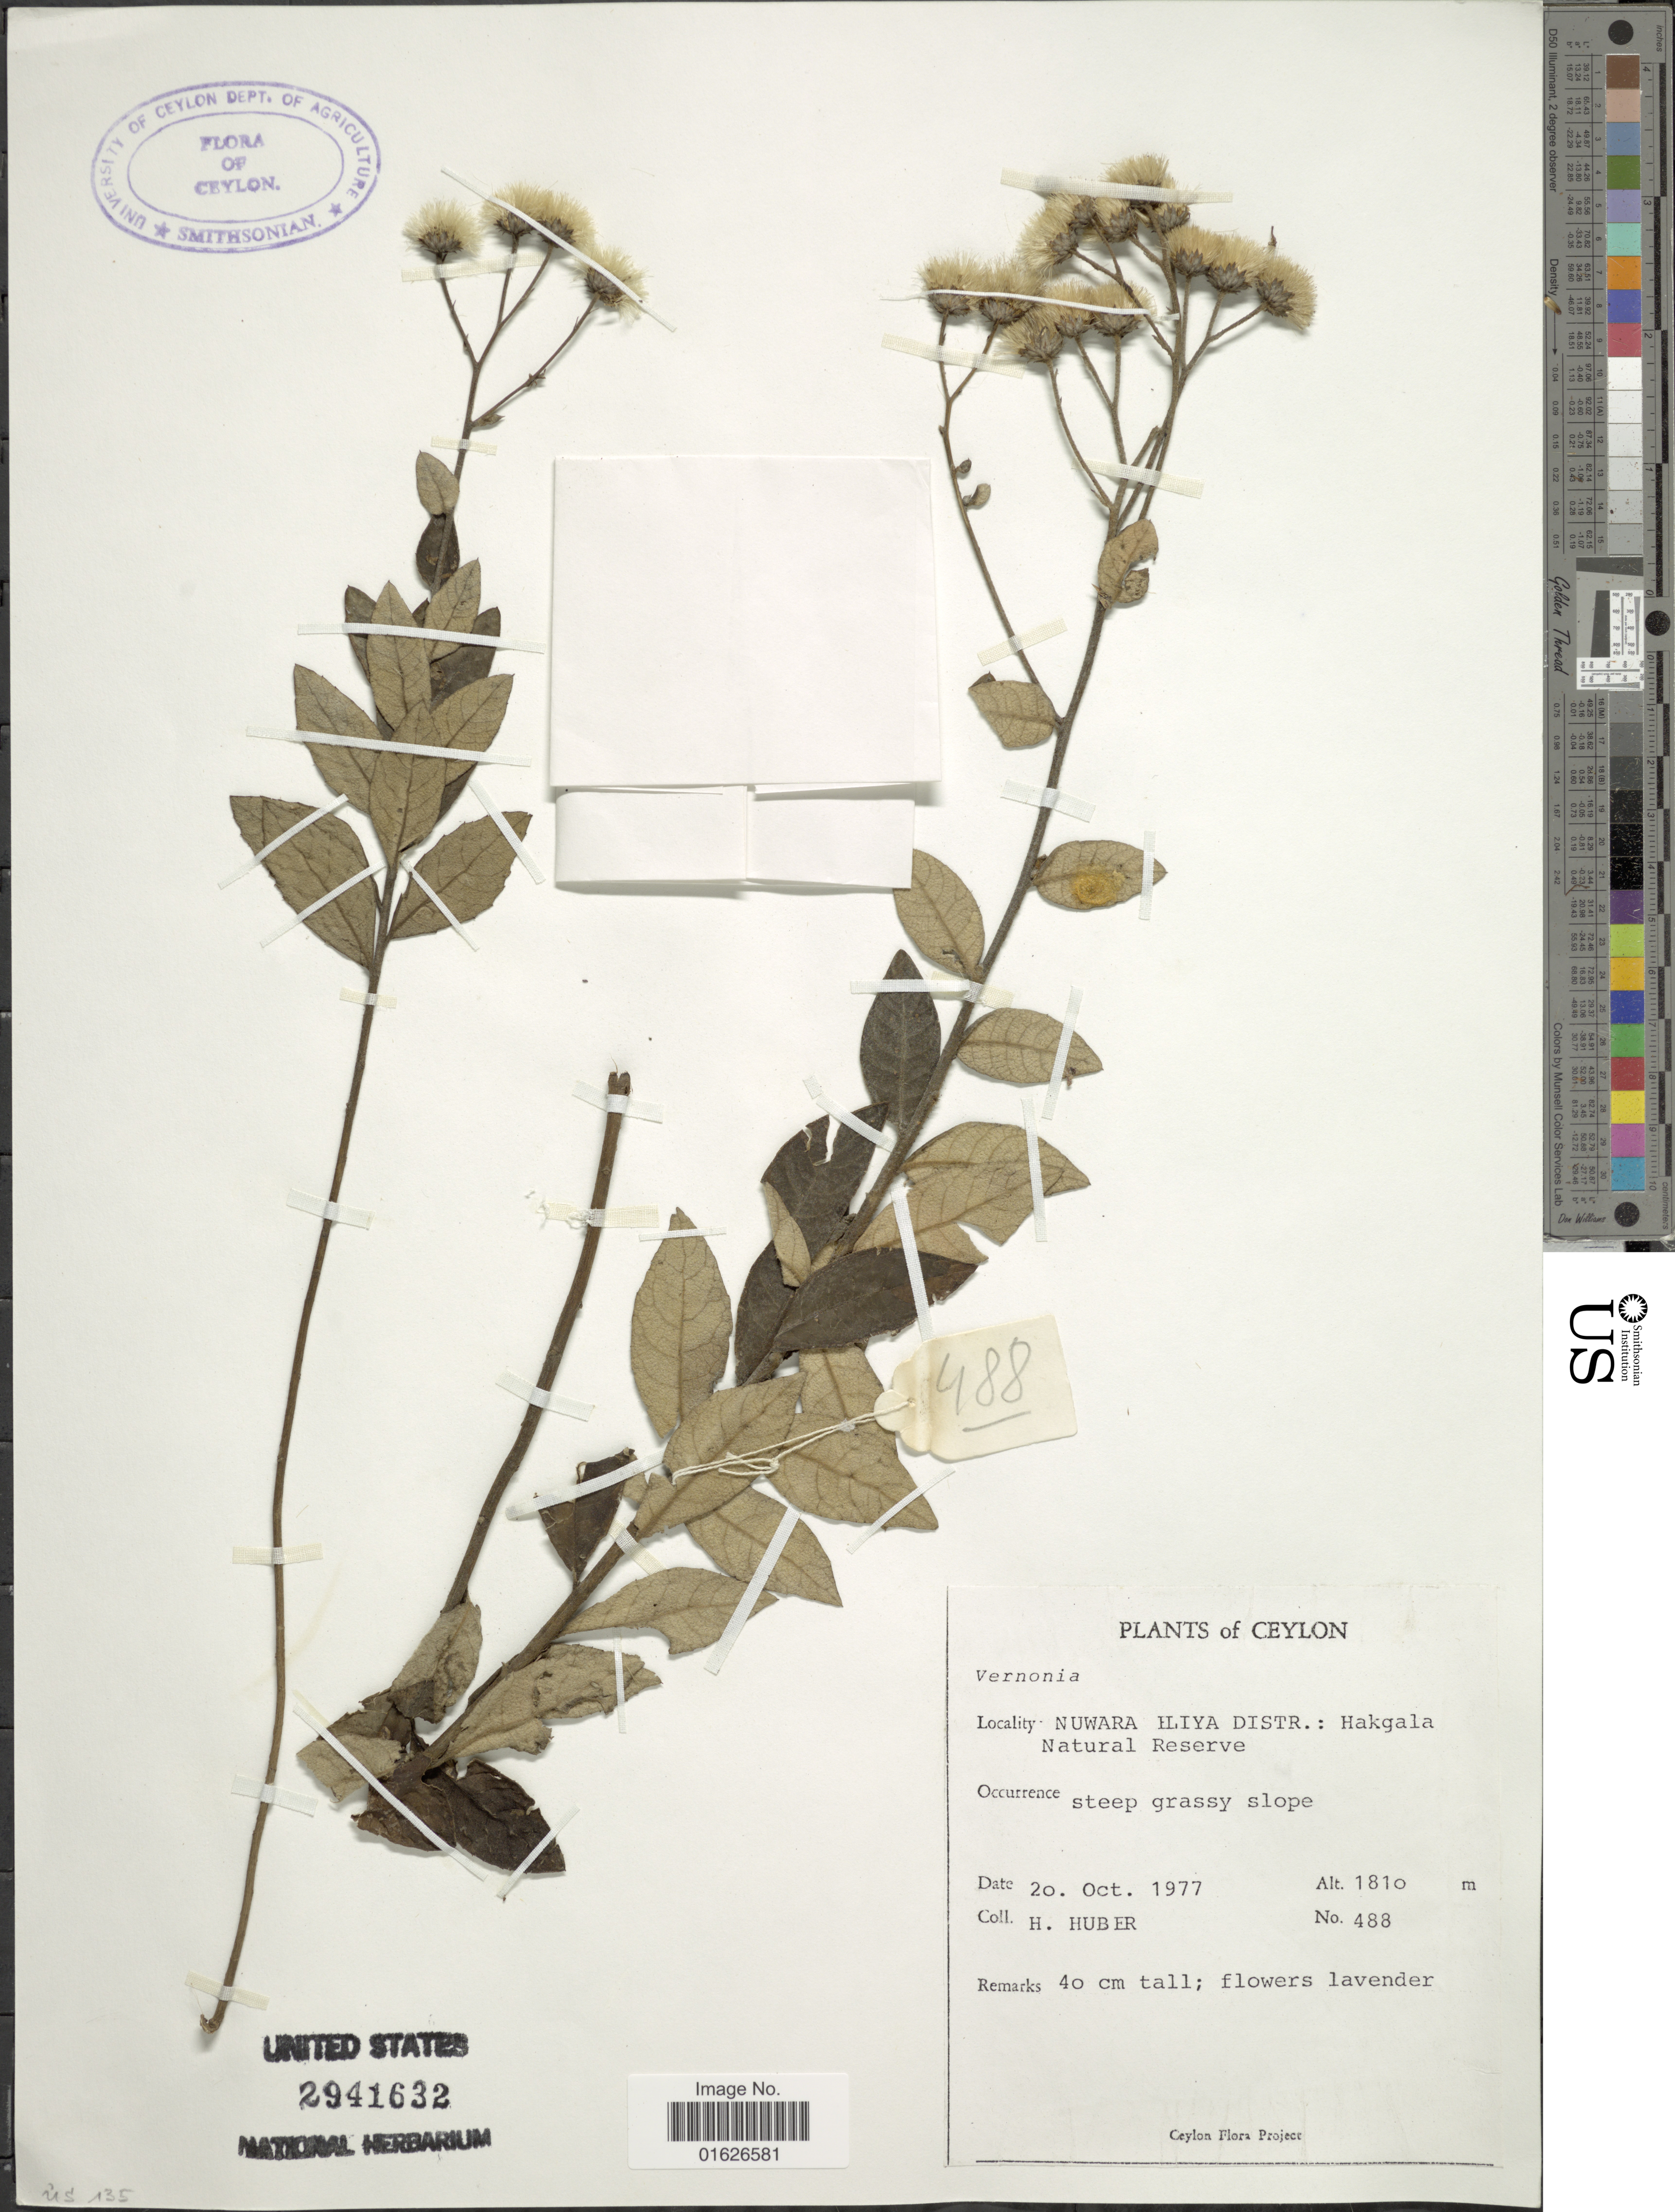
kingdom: Plantae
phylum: Tracheophyta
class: Magnoliopsida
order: Asterales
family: Asteraceae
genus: Uniyala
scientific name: Uniyala wightiana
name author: (Arn.) H. Rob. & Skvarla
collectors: H. Huber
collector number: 488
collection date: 1977-10-20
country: Sri Lanka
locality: Ceylon, Nuwara Iliya distr.: Hakgala Natural Reserve.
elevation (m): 1810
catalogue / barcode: US 2941632